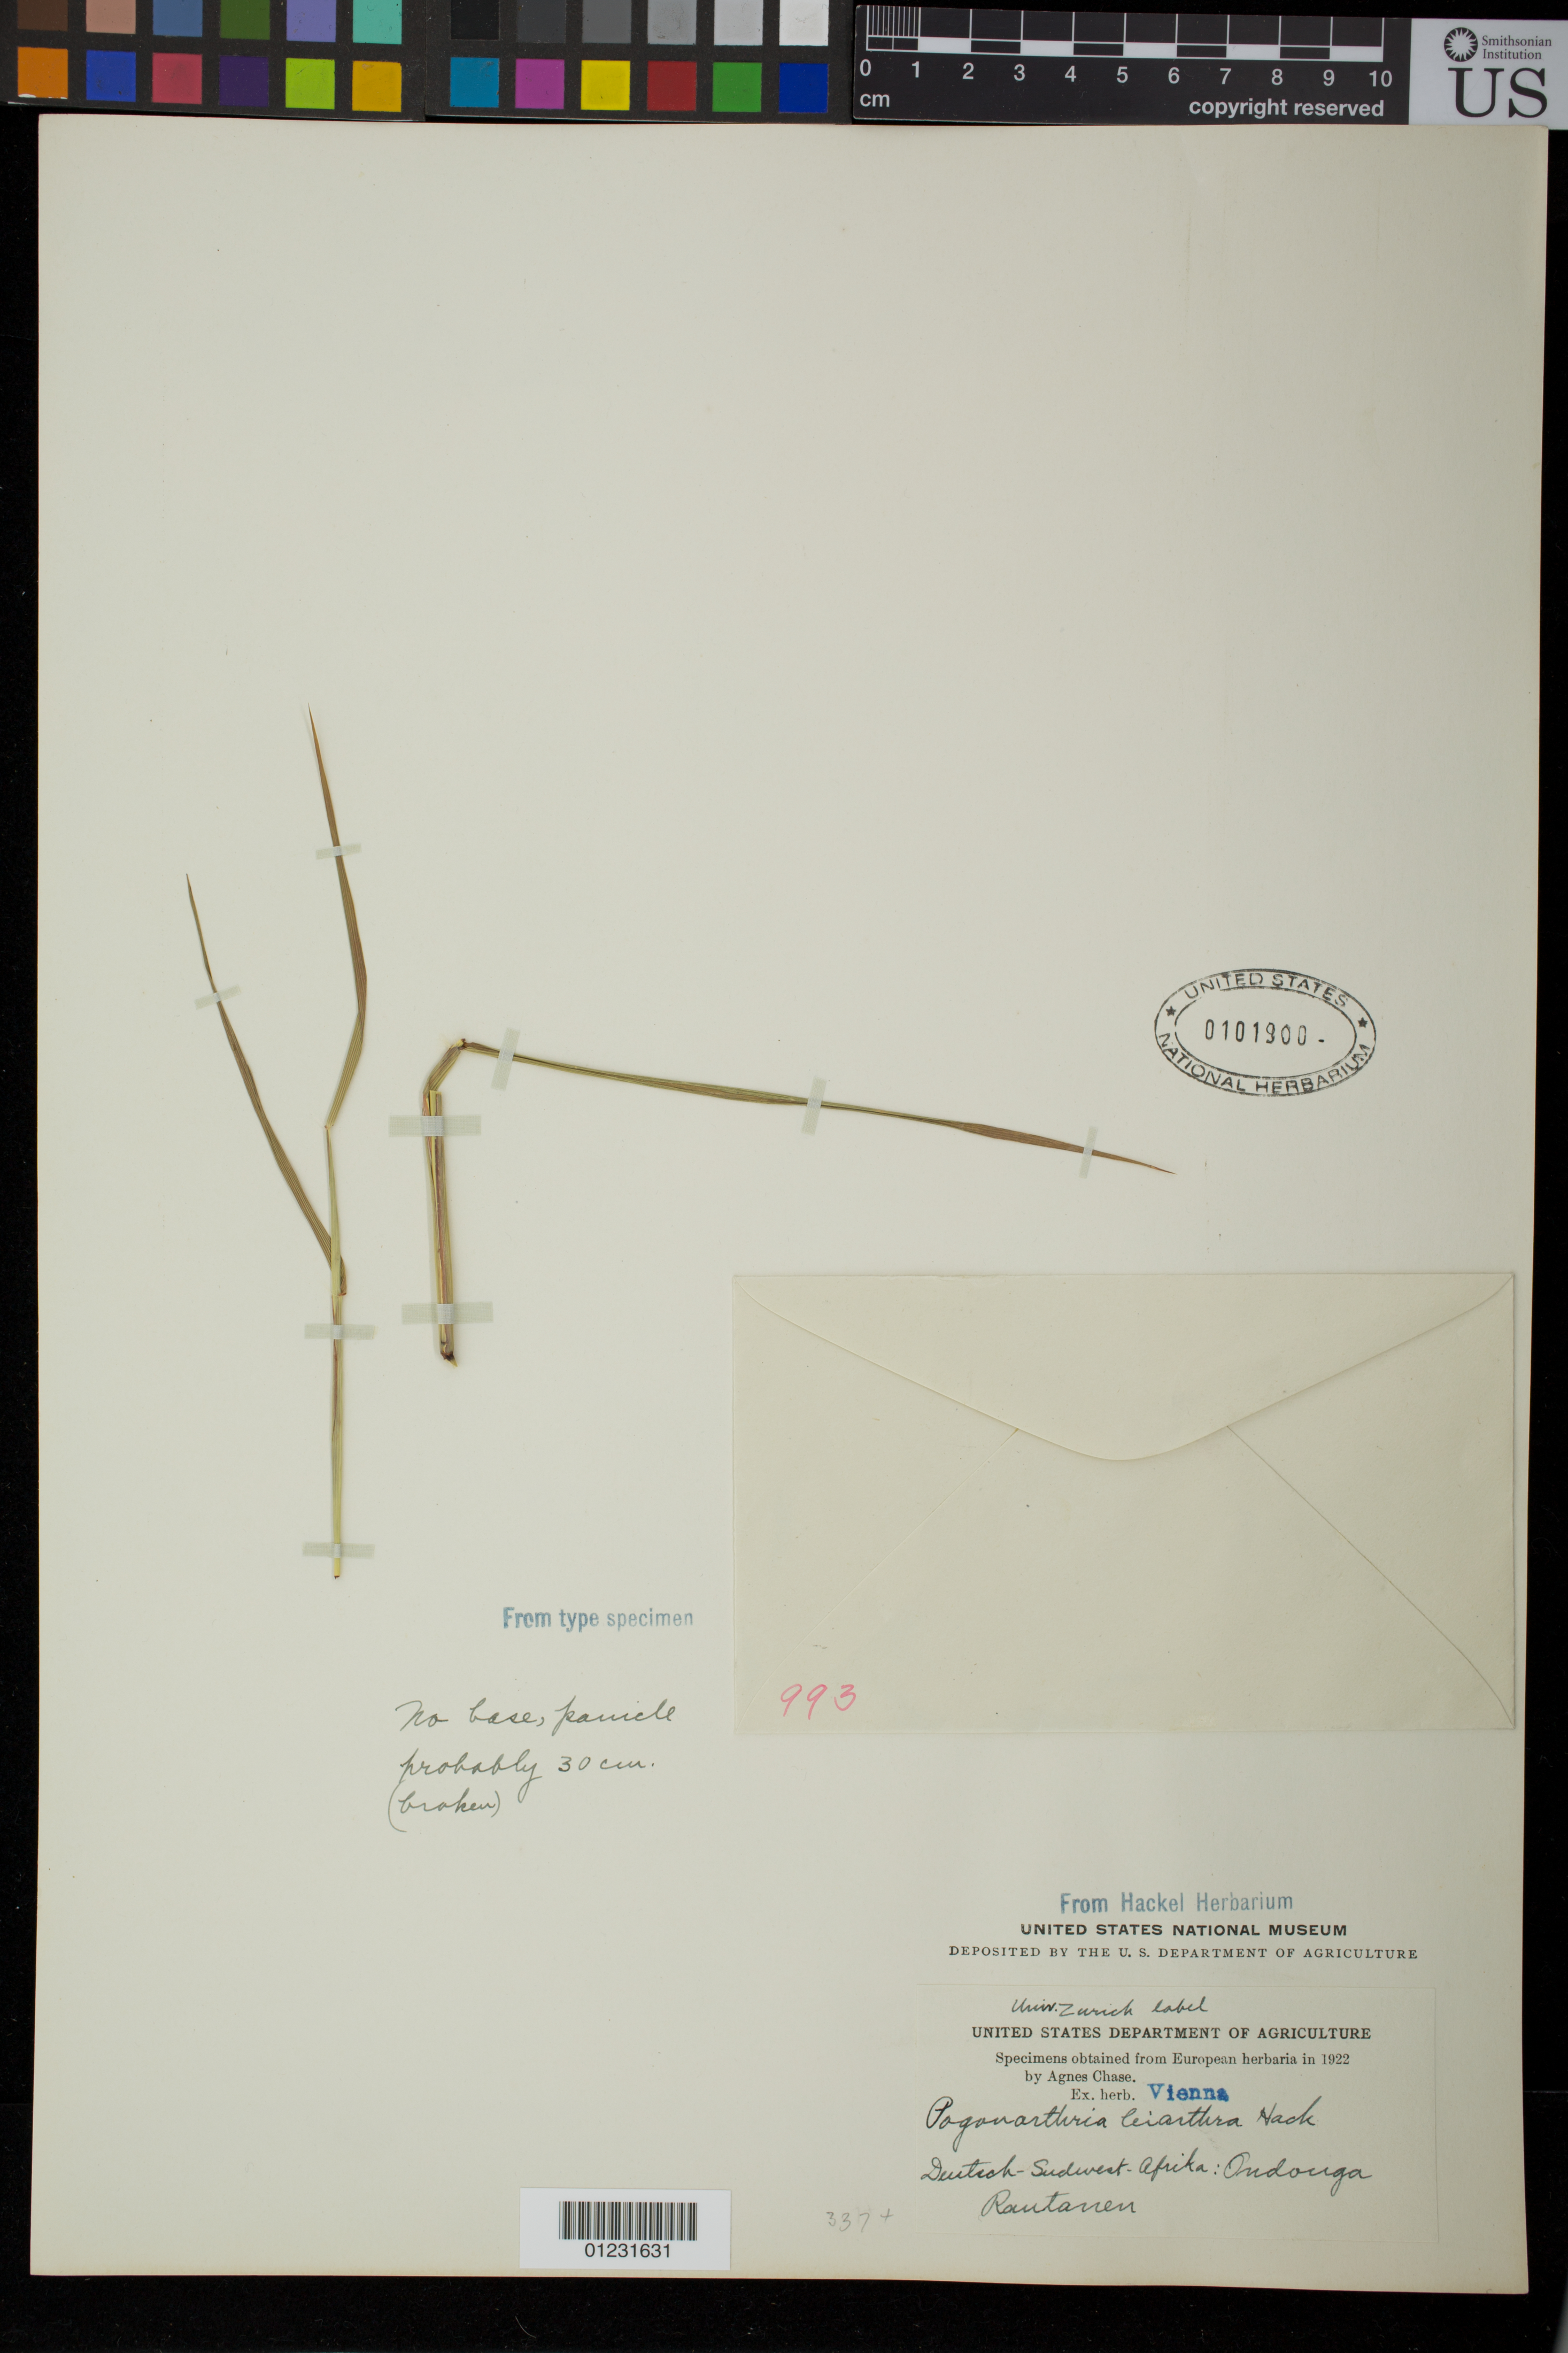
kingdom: Plantae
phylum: Tracheophyta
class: Liliopsida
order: Poales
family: Poaceae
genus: Pogonarthria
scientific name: Pogonarthria leiarthra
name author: Hack.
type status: Isotype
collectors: M. Rautanen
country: Namibia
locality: Ondonga.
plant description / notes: Fragmentary material of type specimen ex herb. Vienna.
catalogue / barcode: US 101900